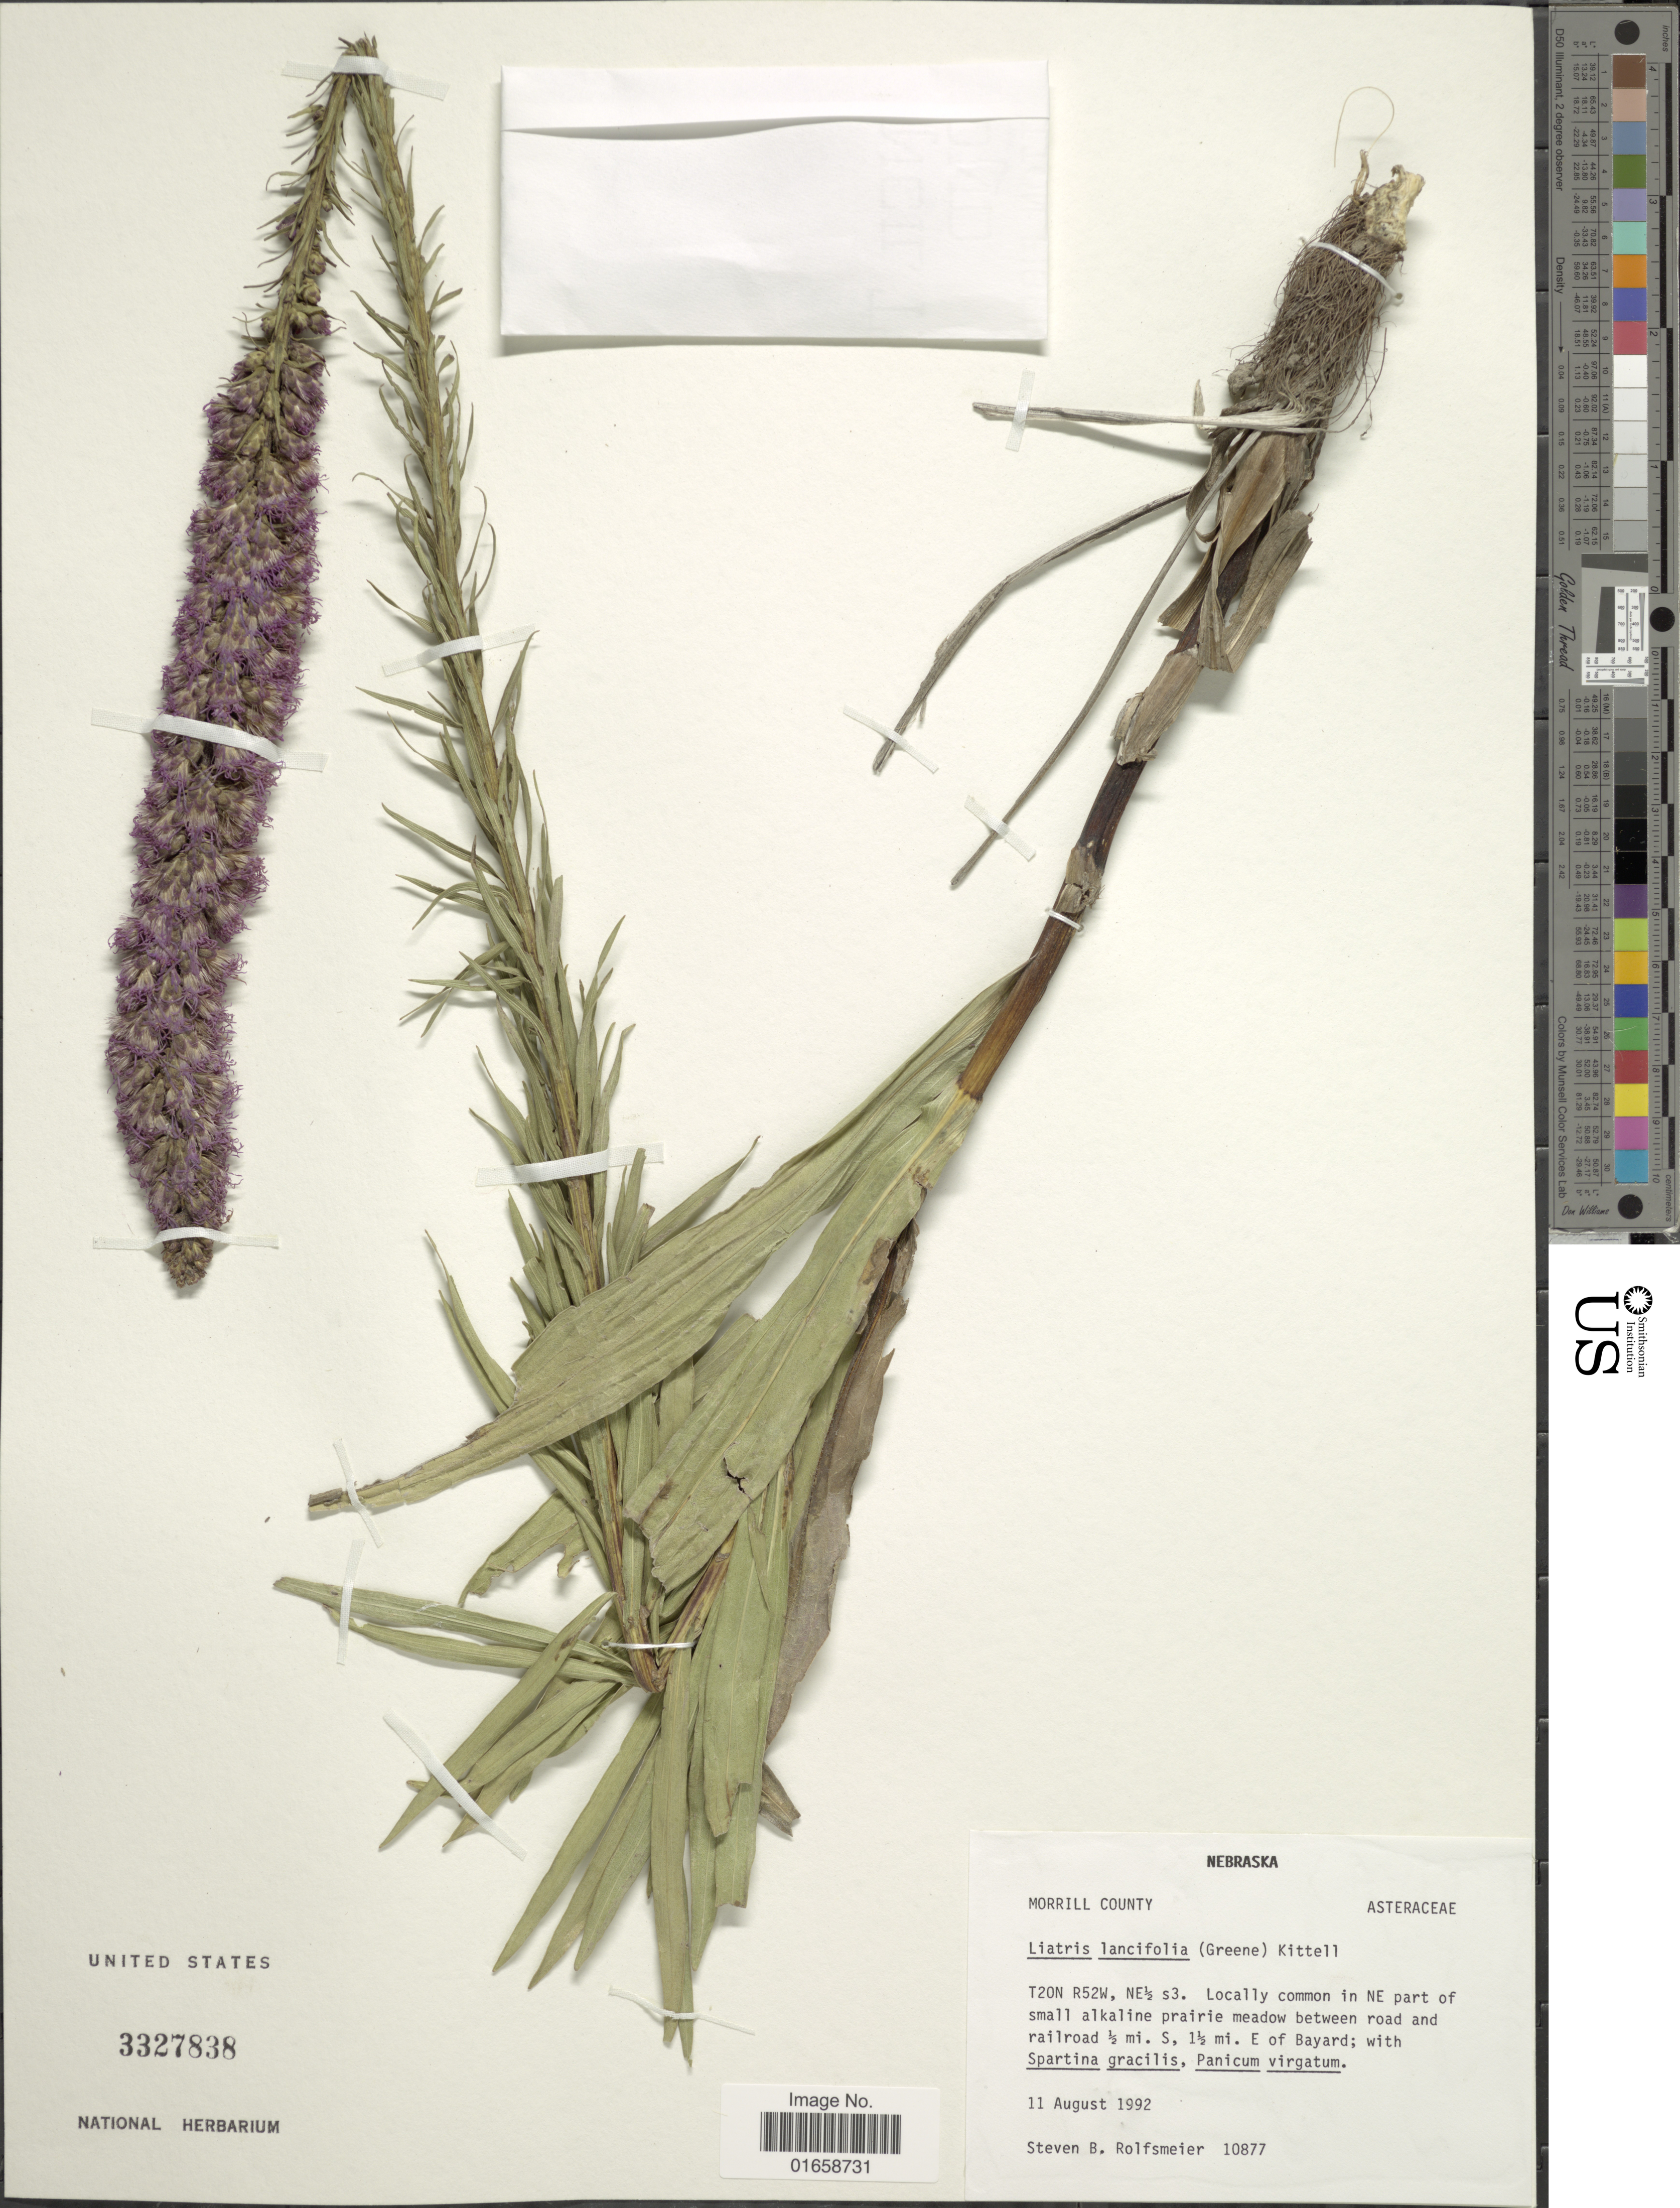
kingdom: Plantae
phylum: Tracheophyta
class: Magnoliopsida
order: Asterales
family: Asteraceae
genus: Liatris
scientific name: Liatris lancifolia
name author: (Greene) Kittell in Tidestr. & Kittell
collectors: S. Rolfsmeier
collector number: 10877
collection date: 1992-08-11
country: United States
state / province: Nebraska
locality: T2ON R52W, NE½ s3, Locally common in NE part of small alkaline prairie meadow between road and railroad ½ mi. S., 1½mi. E. of Bayard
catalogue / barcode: US 3327838